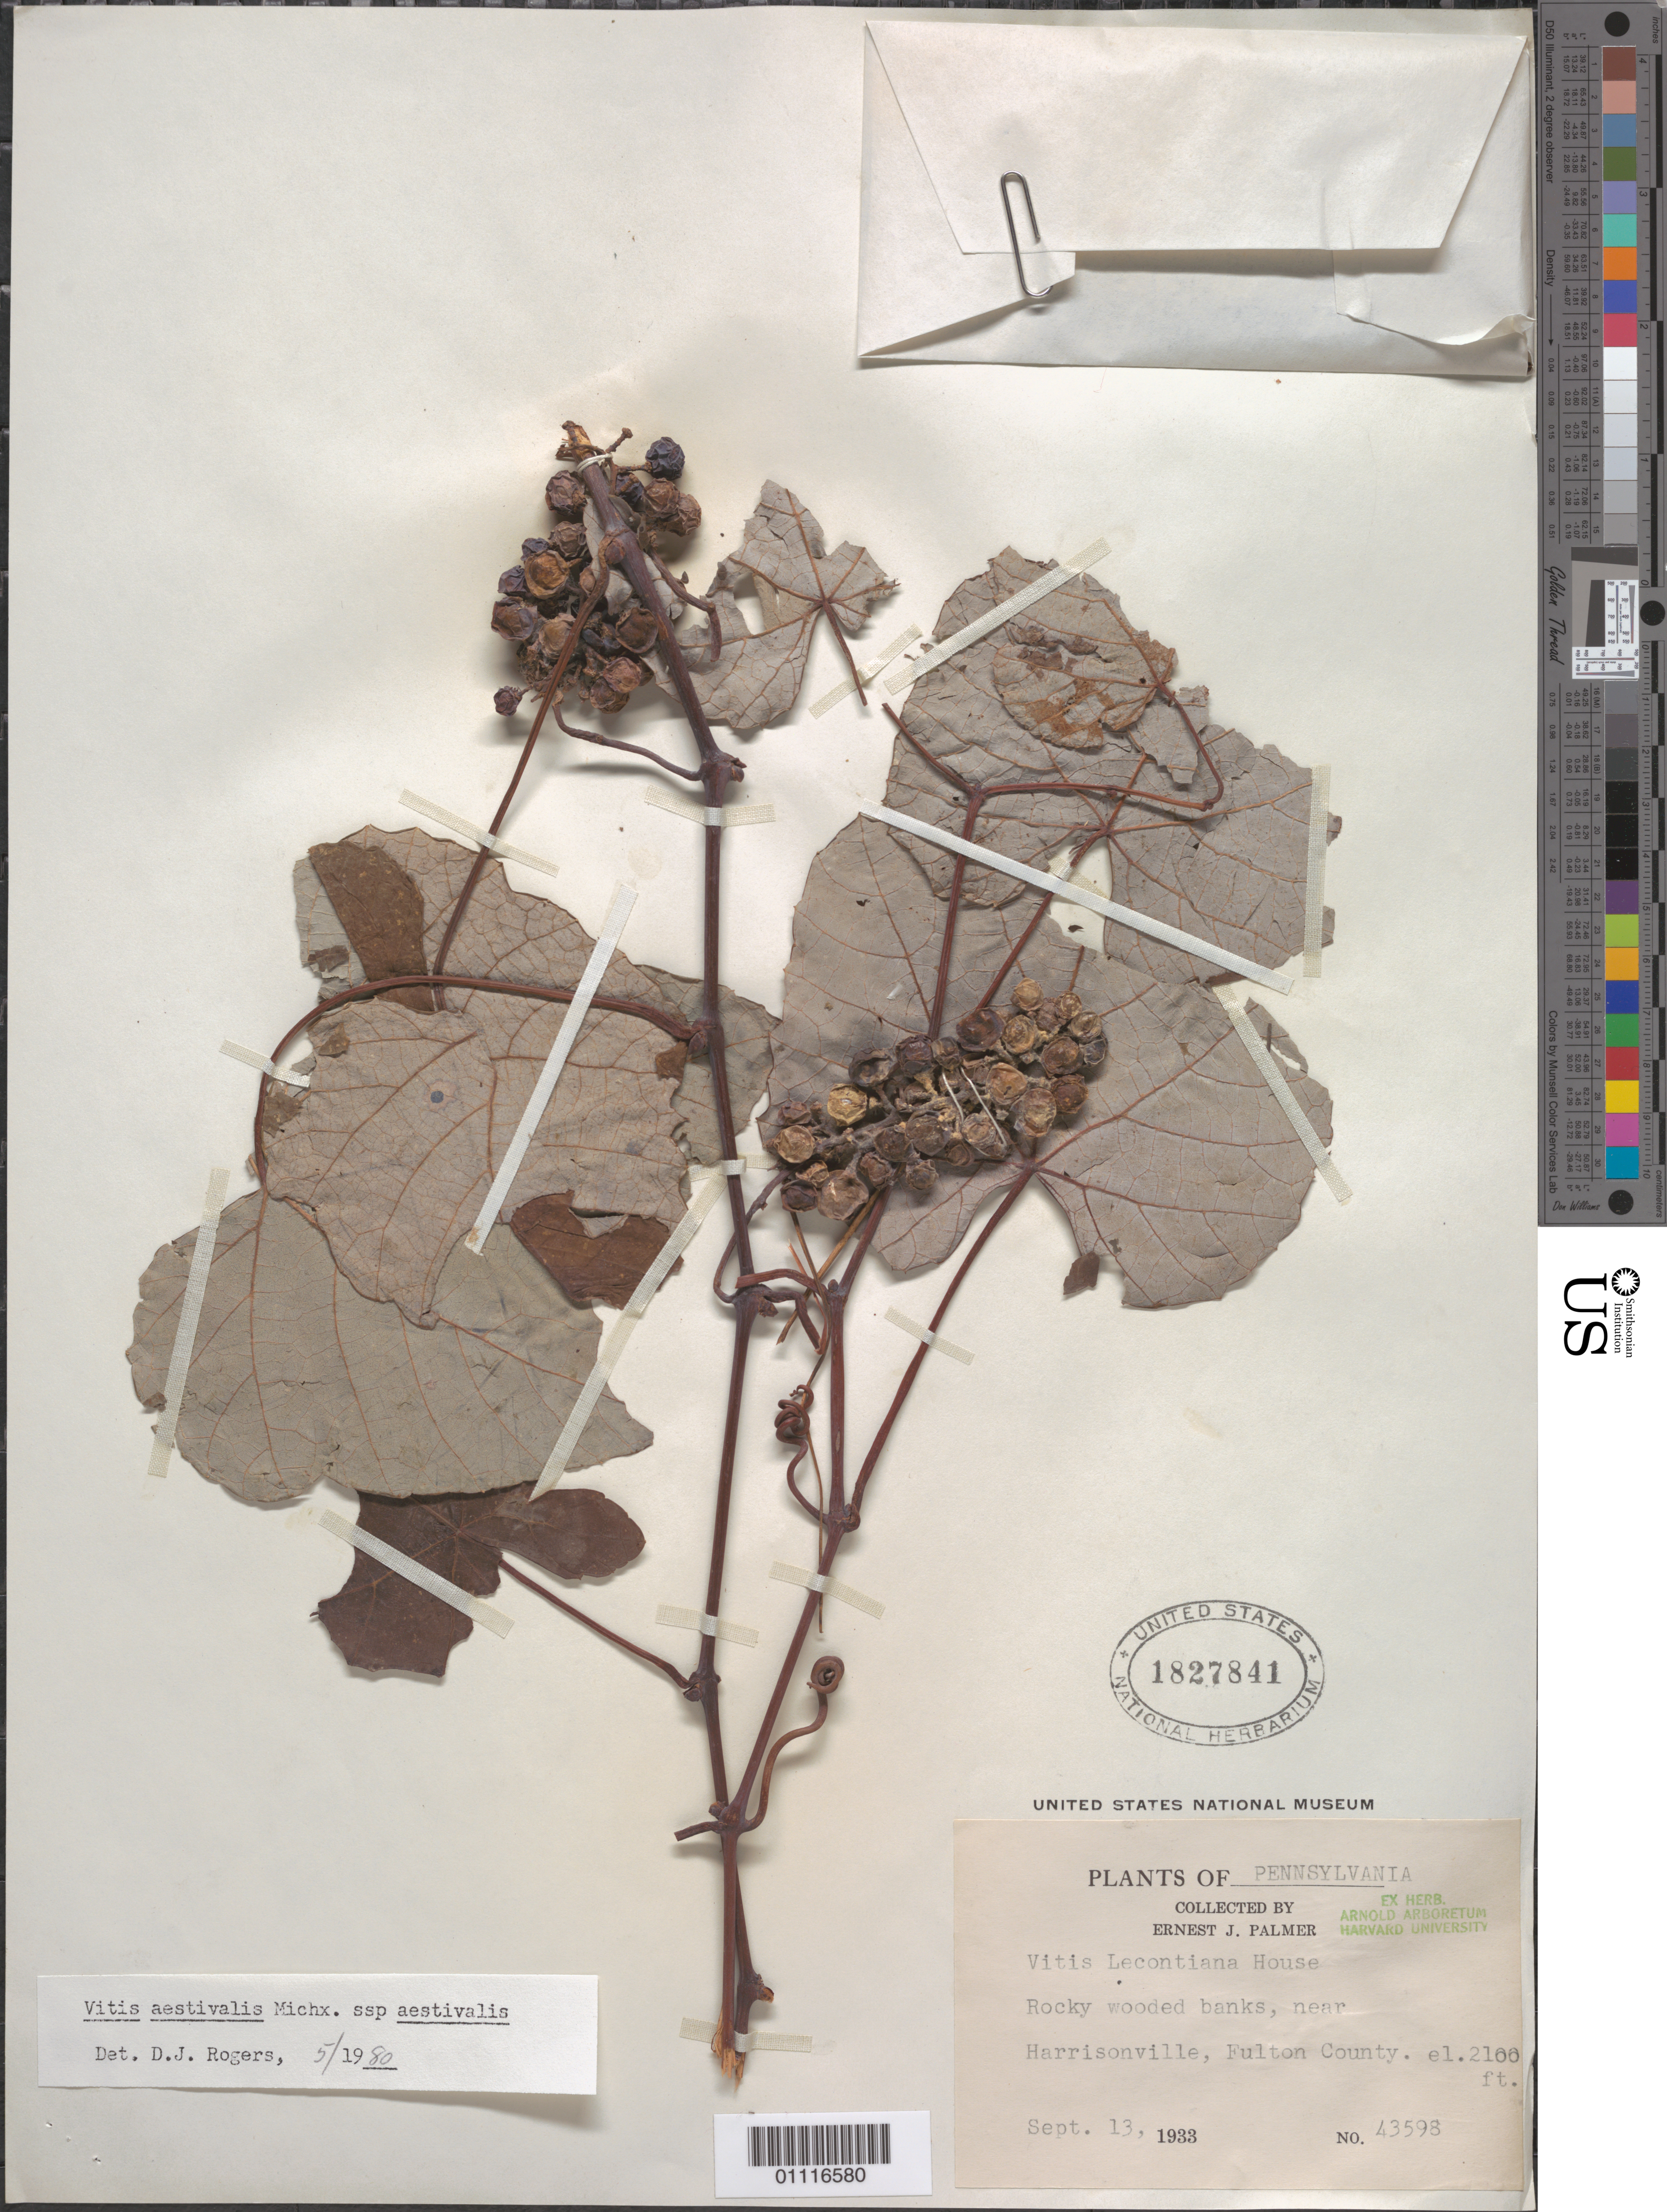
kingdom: Plantae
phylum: Tracheophyta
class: Magnoliopsida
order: Vitales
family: Vitaceae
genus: Vitis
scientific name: Vitis aestivalis subsp. aestivalis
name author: Michx.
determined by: Rogers, D. J.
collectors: E. J. Palmer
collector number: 43598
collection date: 1933-09-13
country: United States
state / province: Pennsylvania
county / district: Fulton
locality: Rocky wooded banks, near Harrisonville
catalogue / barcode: US 1827841